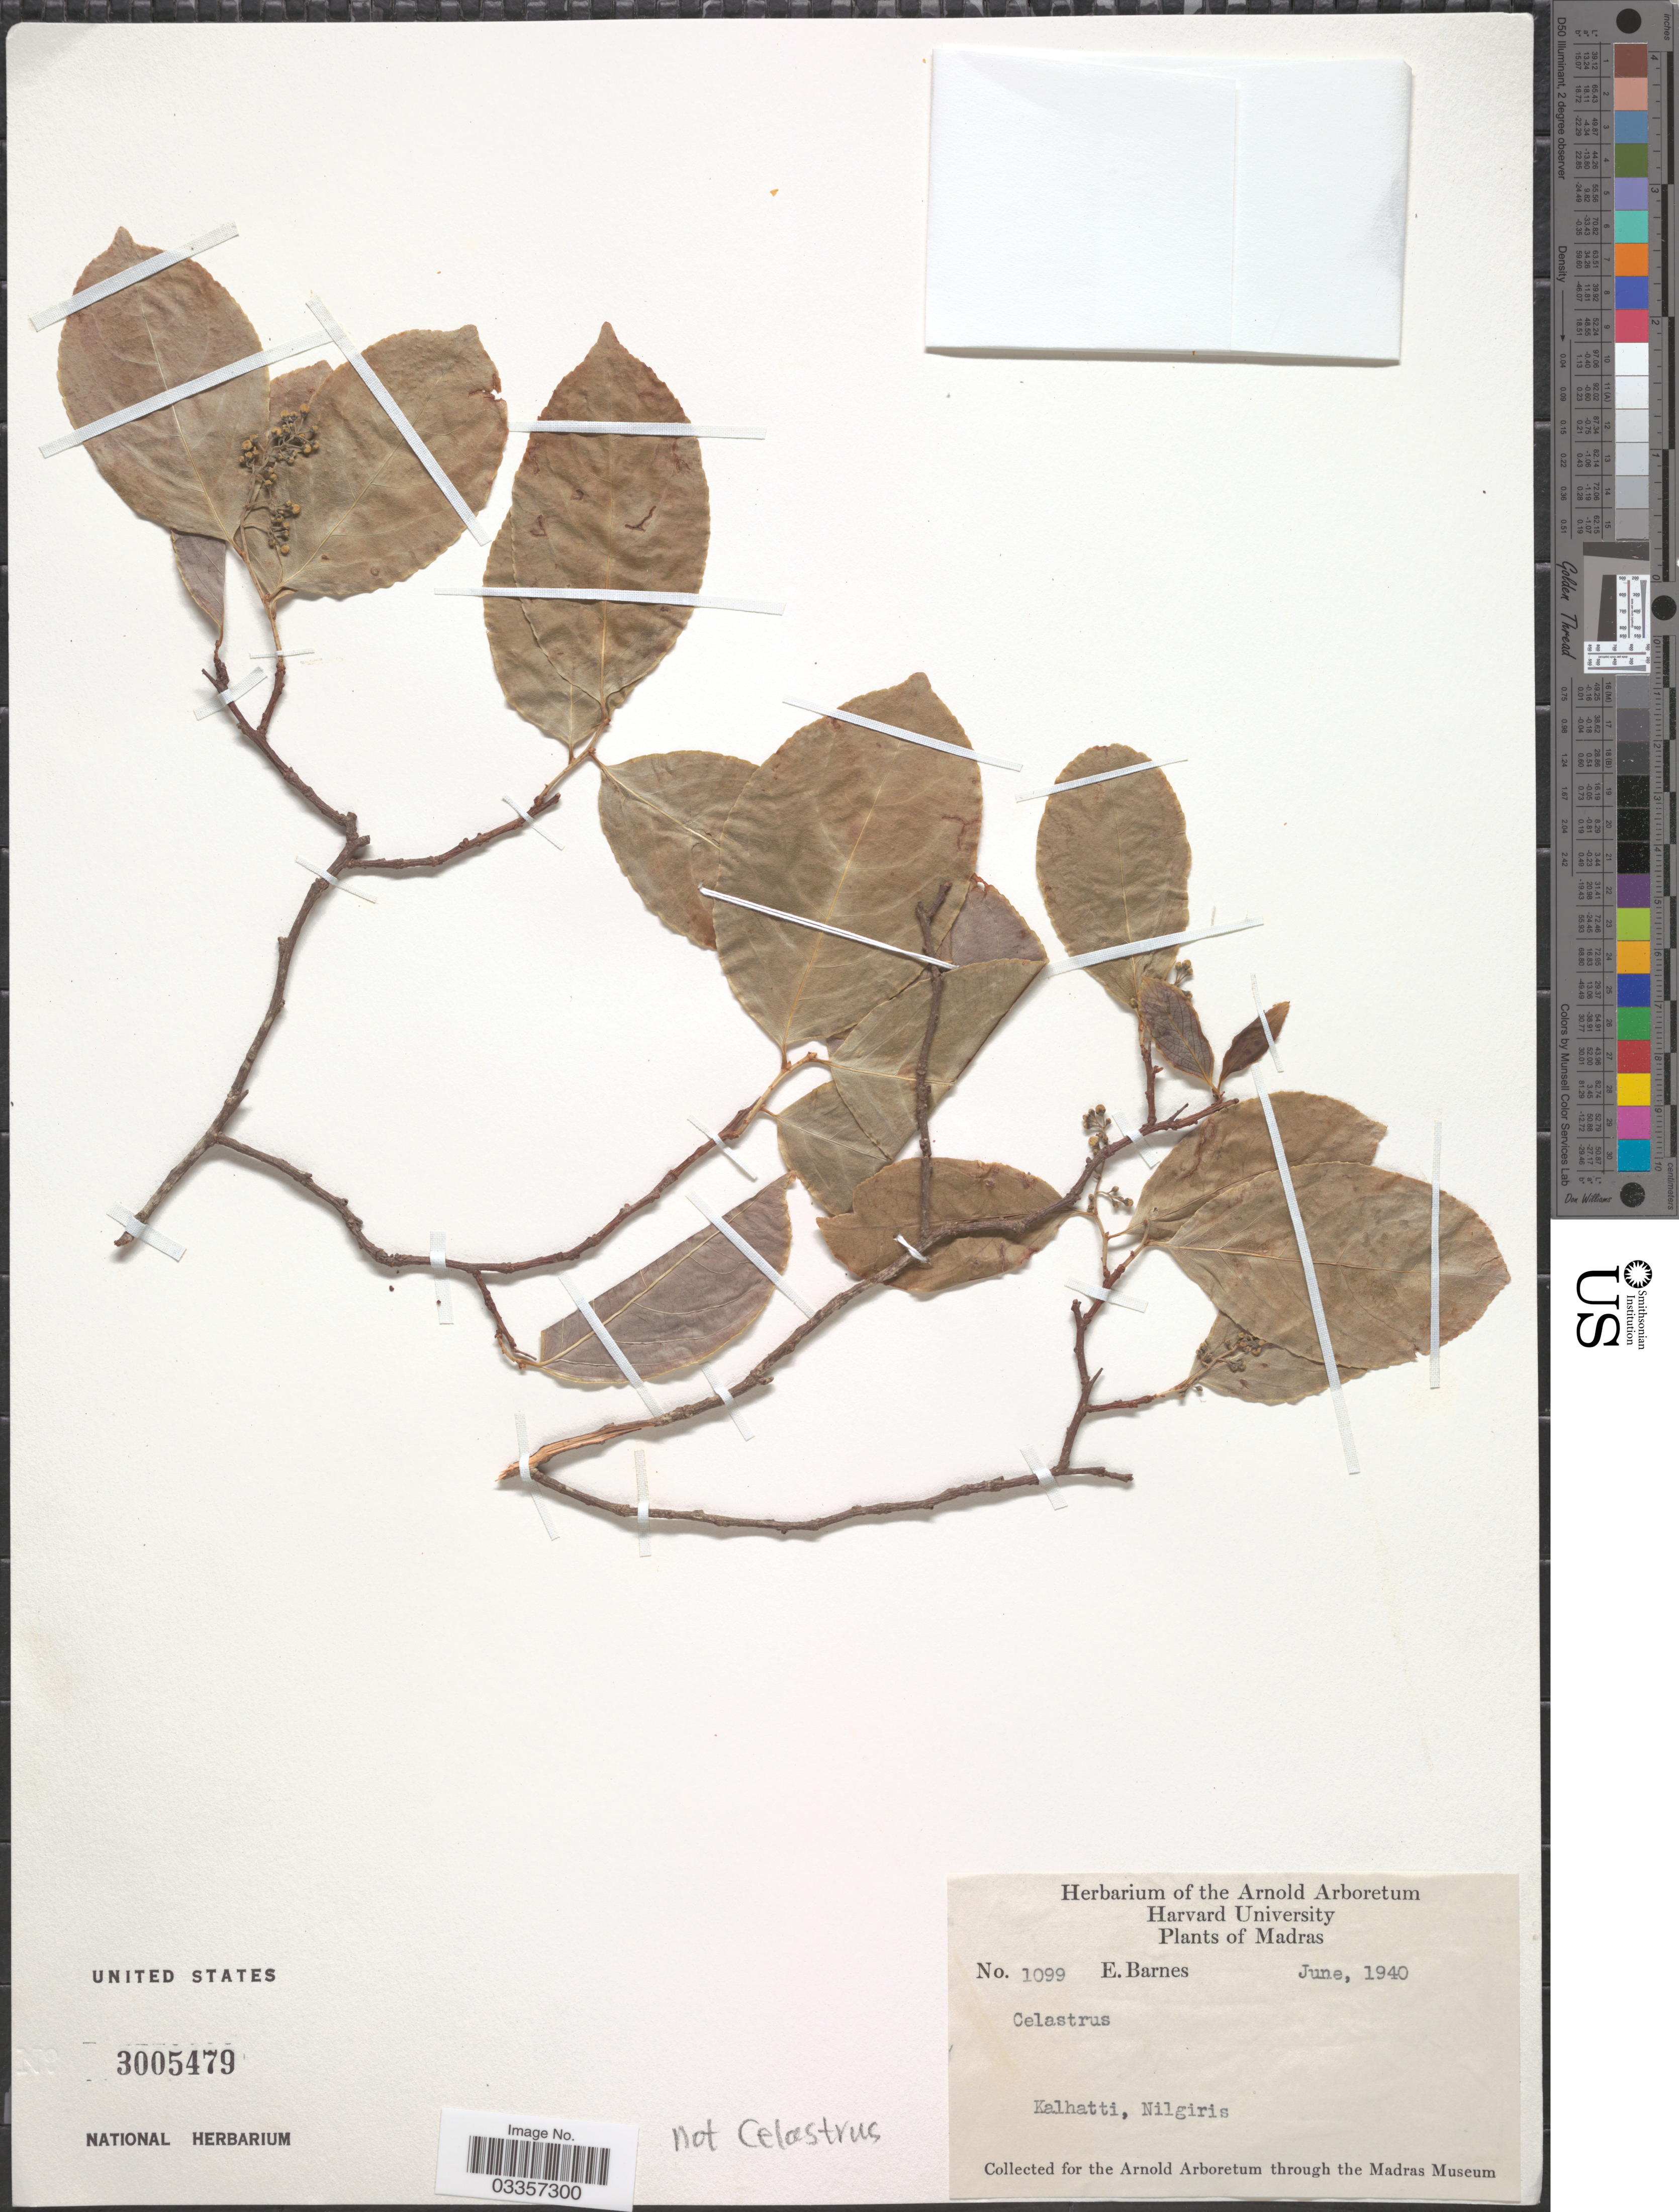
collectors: E. Barnes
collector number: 1099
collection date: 1940-06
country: India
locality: Madras. Kalhatti, Nilgiris.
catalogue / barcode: US 3005479